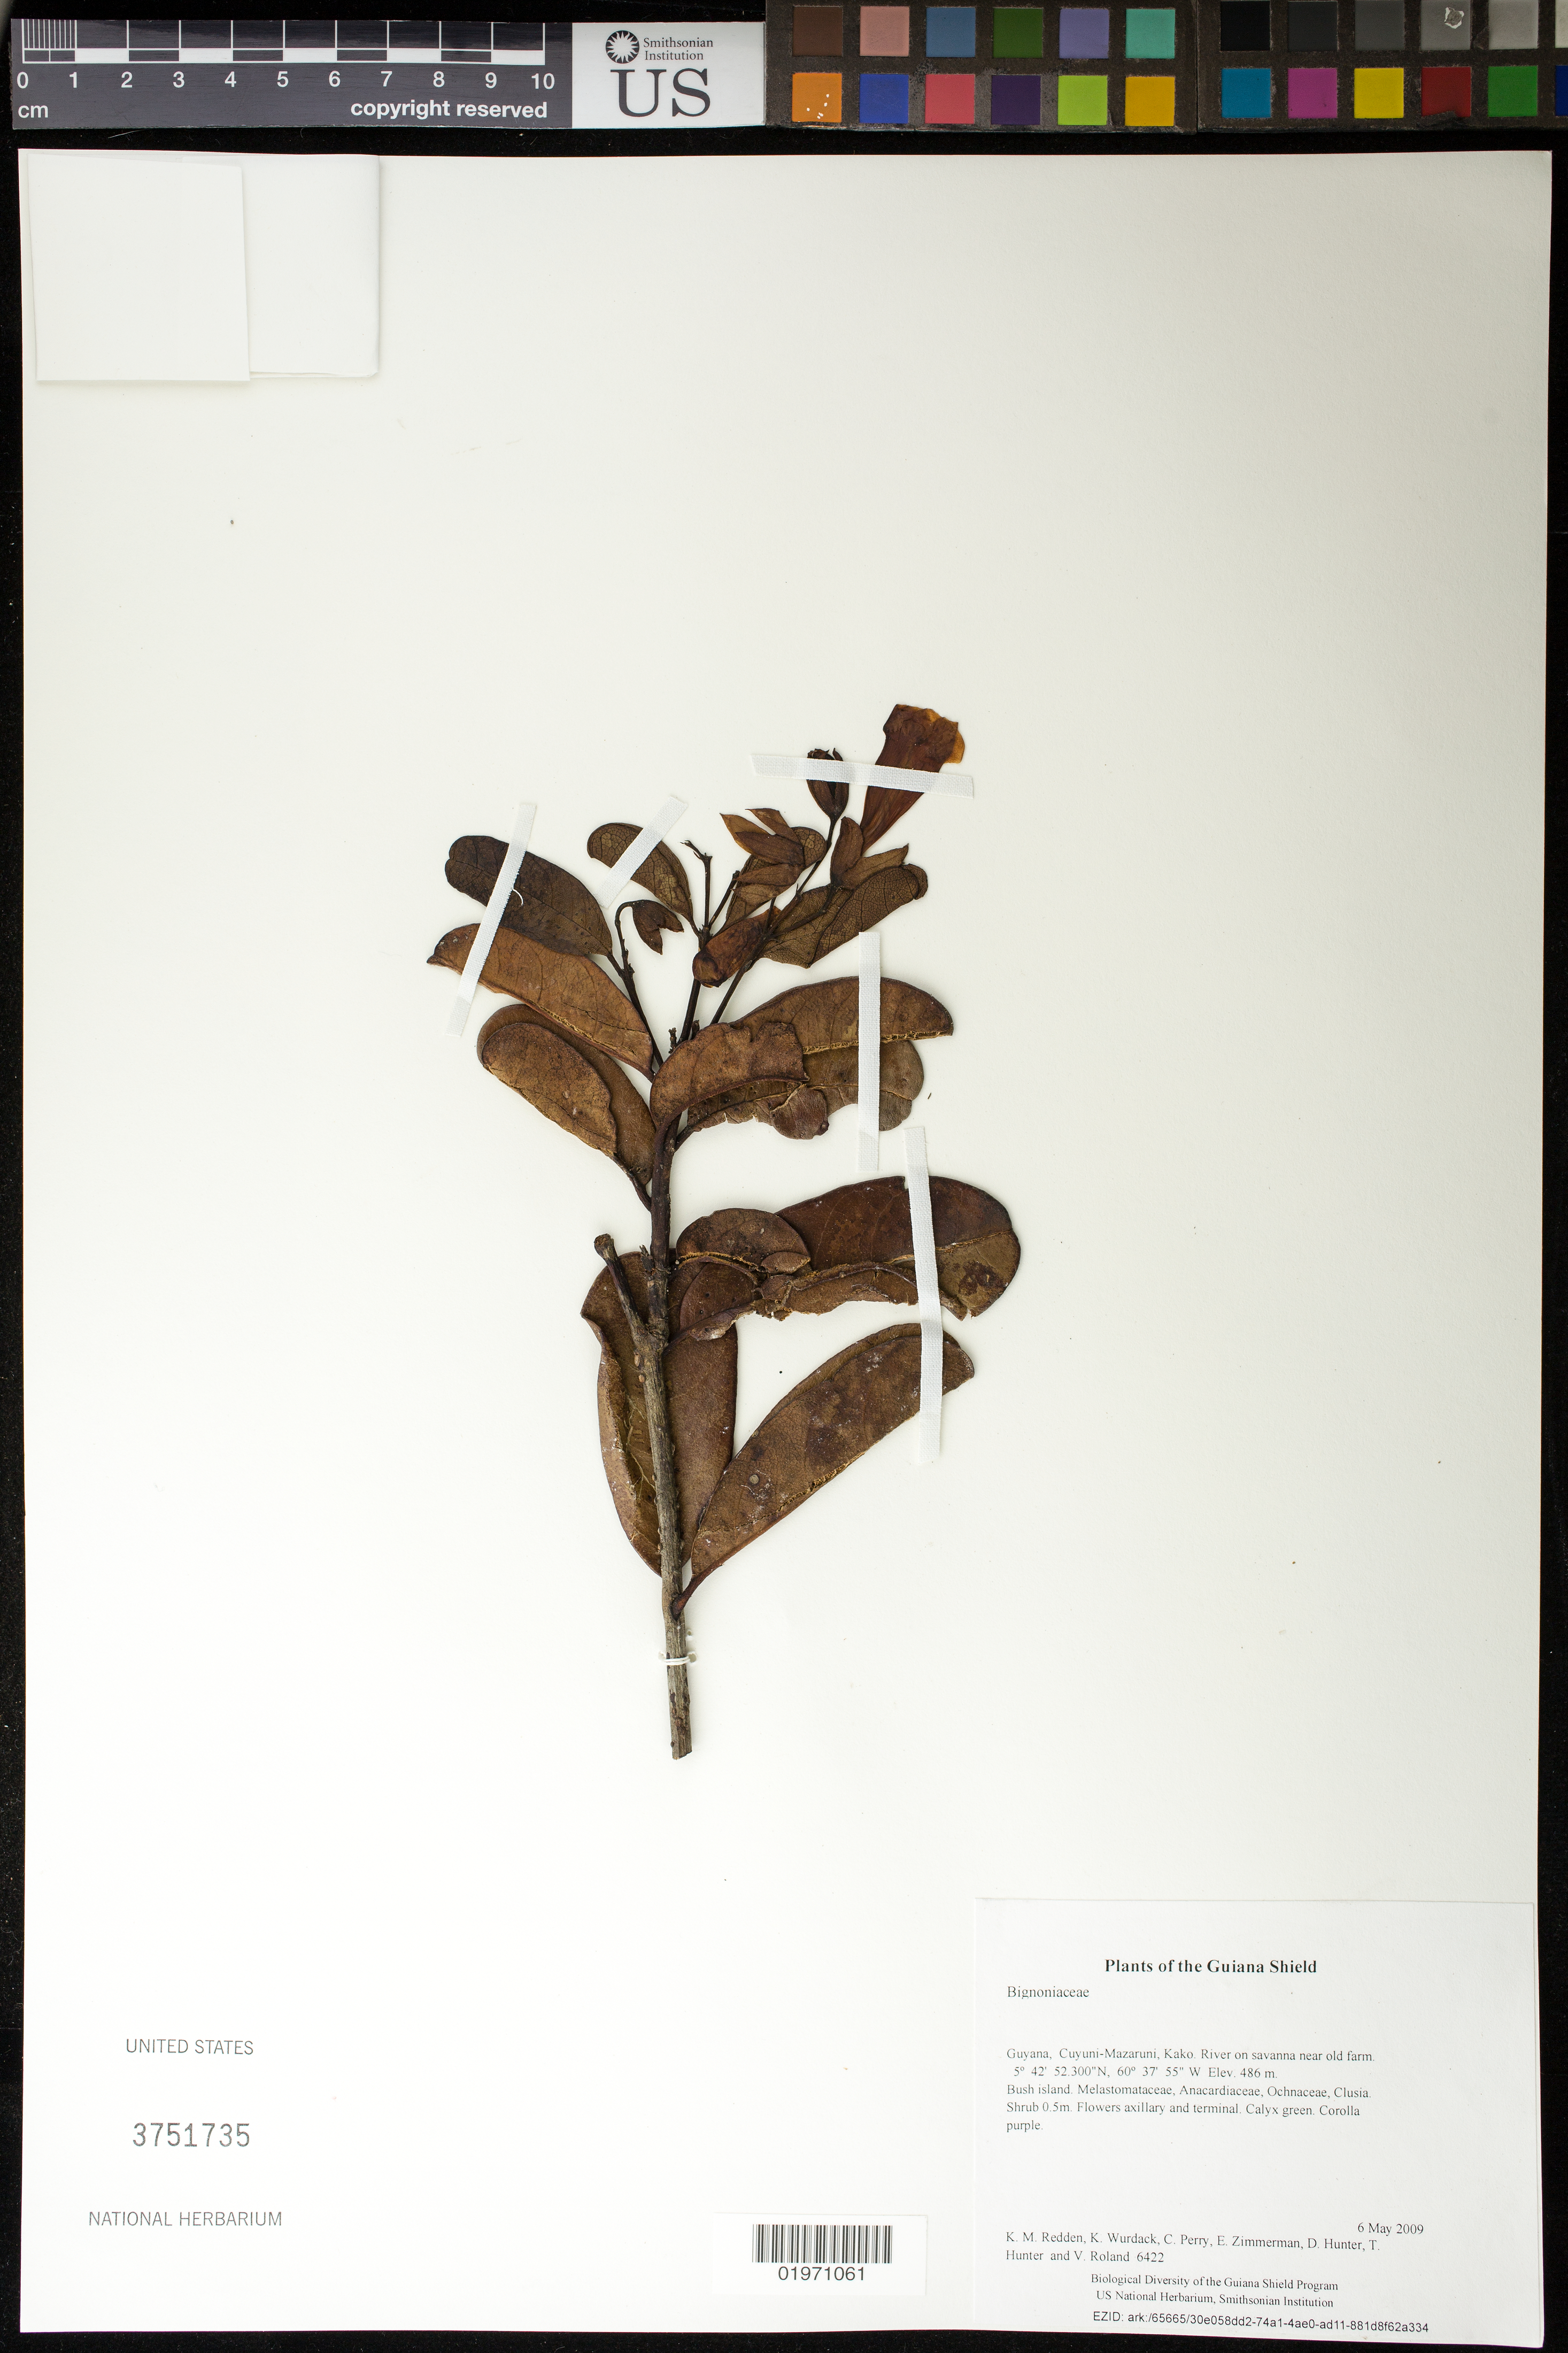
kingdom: Plantae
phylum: Tracheophyta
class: Magnoliopsida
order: Lamiales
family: Bignoniaceae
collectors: K. M. Redden, K. Wurdack, C. Perry, E. Zimmerman, D. Hunter, T. Hunter & V. Roland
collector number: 6422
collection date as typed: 6 May 2009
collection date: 2009-05-06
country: Guyana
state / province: Cuyuni-Mazaruni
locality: Kako. River on savanna near old farm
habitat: Bush island. Melastomataceae, Anacardiaceae, Ochnaceae, Clusia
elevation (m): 486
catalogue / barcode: US 3751735